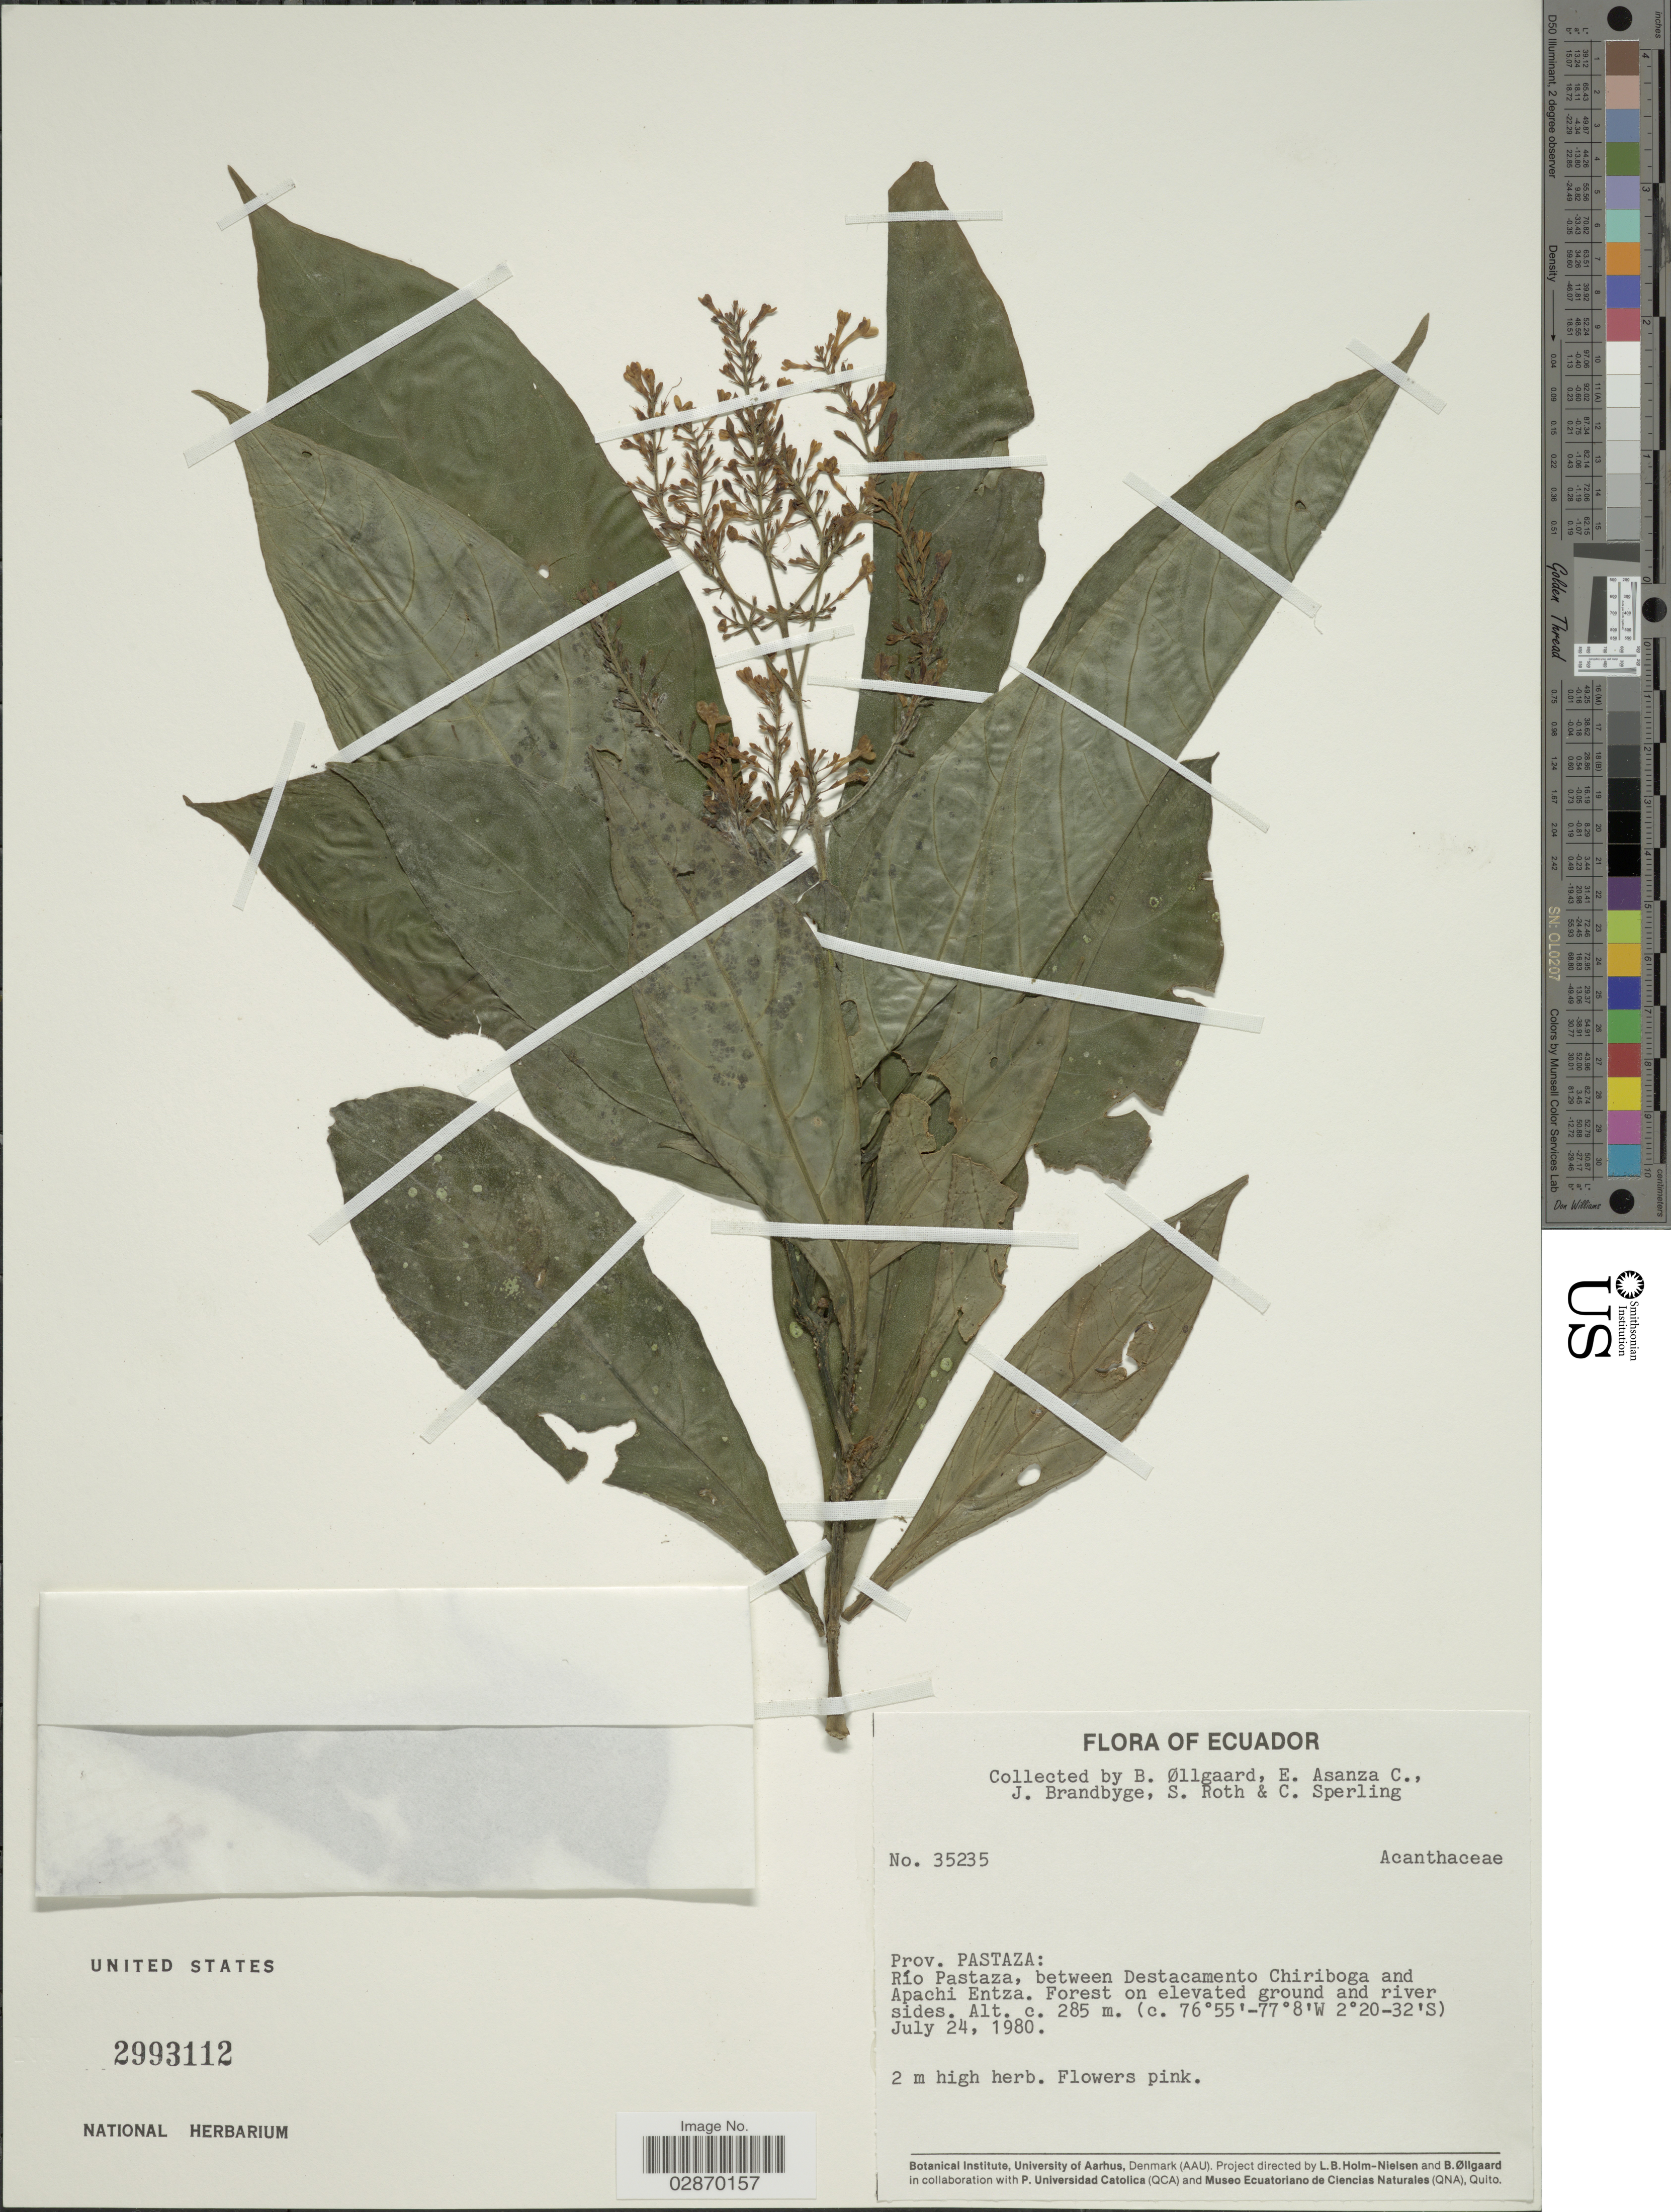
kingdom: Plantae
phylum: Tracheophyta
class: Magnoliopsida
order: Lamiales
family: Acanthaceae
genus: Pseuderanthemum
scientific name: Pseuderanthemum subauriculatum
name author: Mildbr.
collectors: B. Øllgaard, E. Asanza C., J. Brandbyge, S. Roth & C. Sperling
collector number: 35235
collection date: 1980-07-24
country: Ecuador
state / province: Pastaza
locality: Río Pastaza, between Destacamento Chiriboga and Apachi Entza.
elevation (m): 285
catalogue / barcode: US 2993112